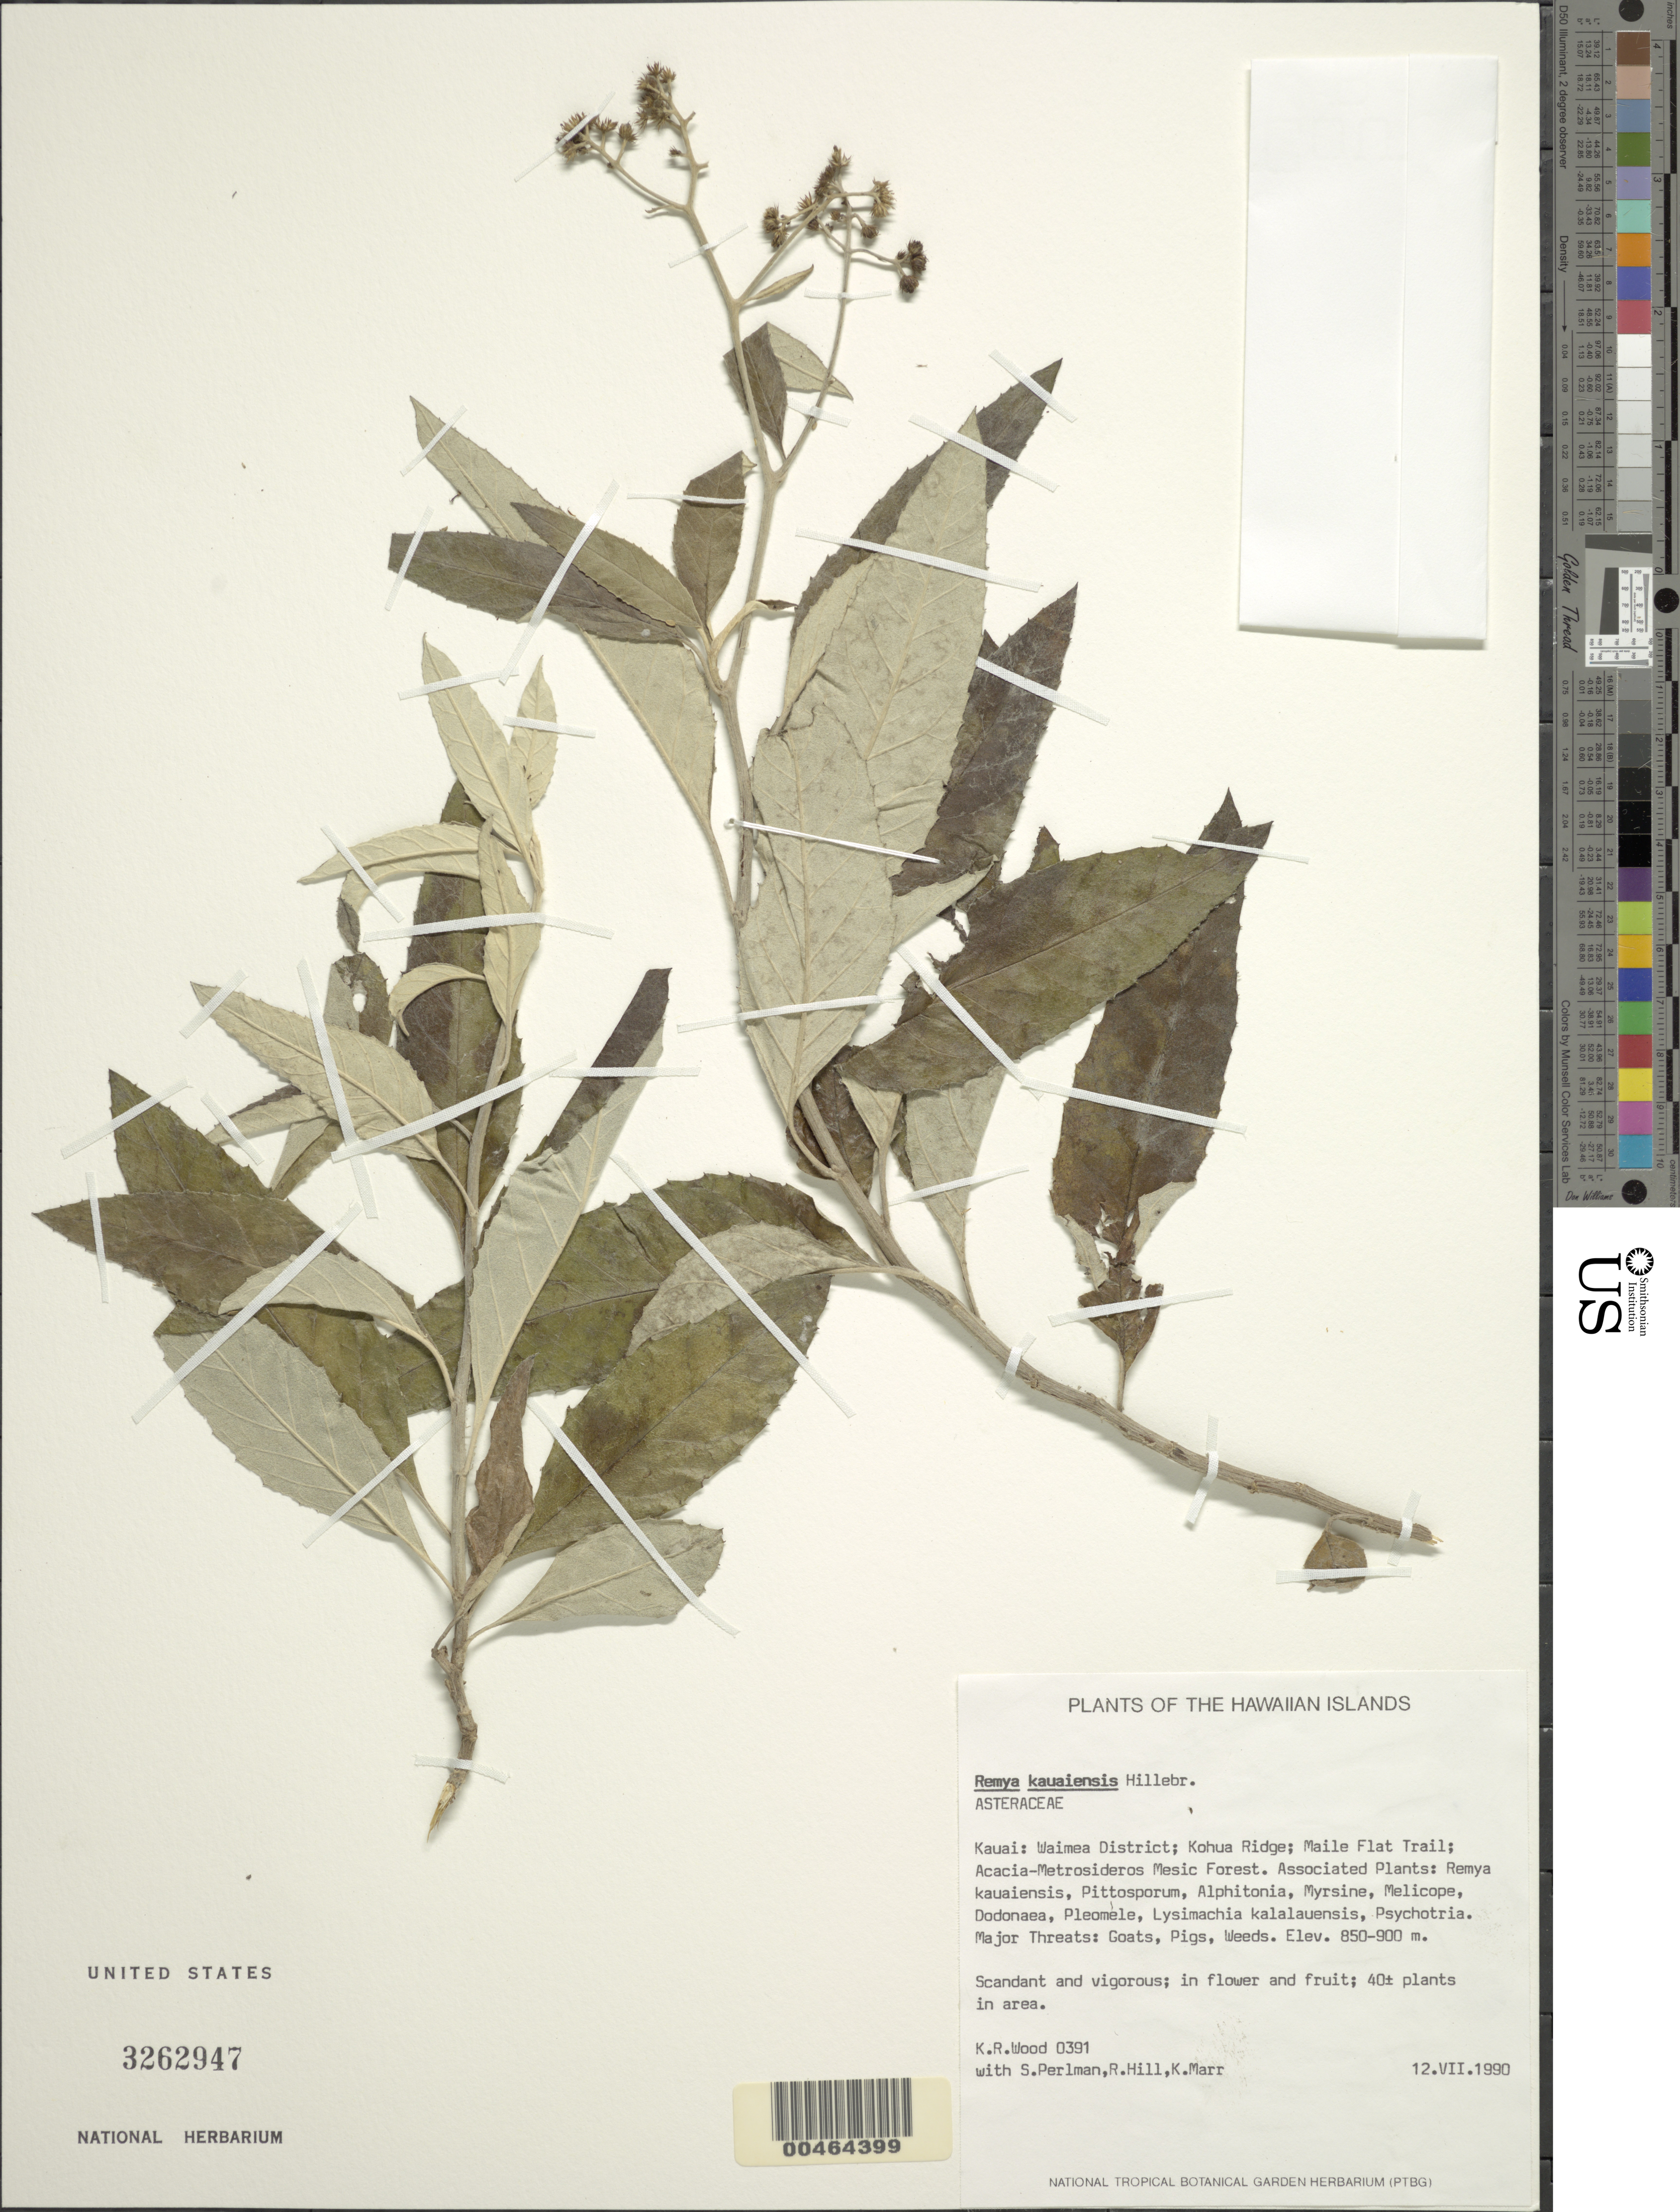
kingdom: Plantae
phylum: Tracheophyta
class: Magnoliopsida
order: Asterales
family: Asteraceae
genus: Remya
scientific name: Remya kauaiensis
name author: Hillebr.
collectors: K. R. Wood, S. P. Perlman, R. Hill & K. Marr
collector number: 0391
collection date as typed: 12 Jul 1990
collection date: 1990-07-12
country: United States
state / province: Hawaii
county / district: Kauai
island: Kaua'i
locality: Waimea District; Kohua Ridge; Maile Flat Trail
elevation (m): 850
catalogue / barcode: US 3262947